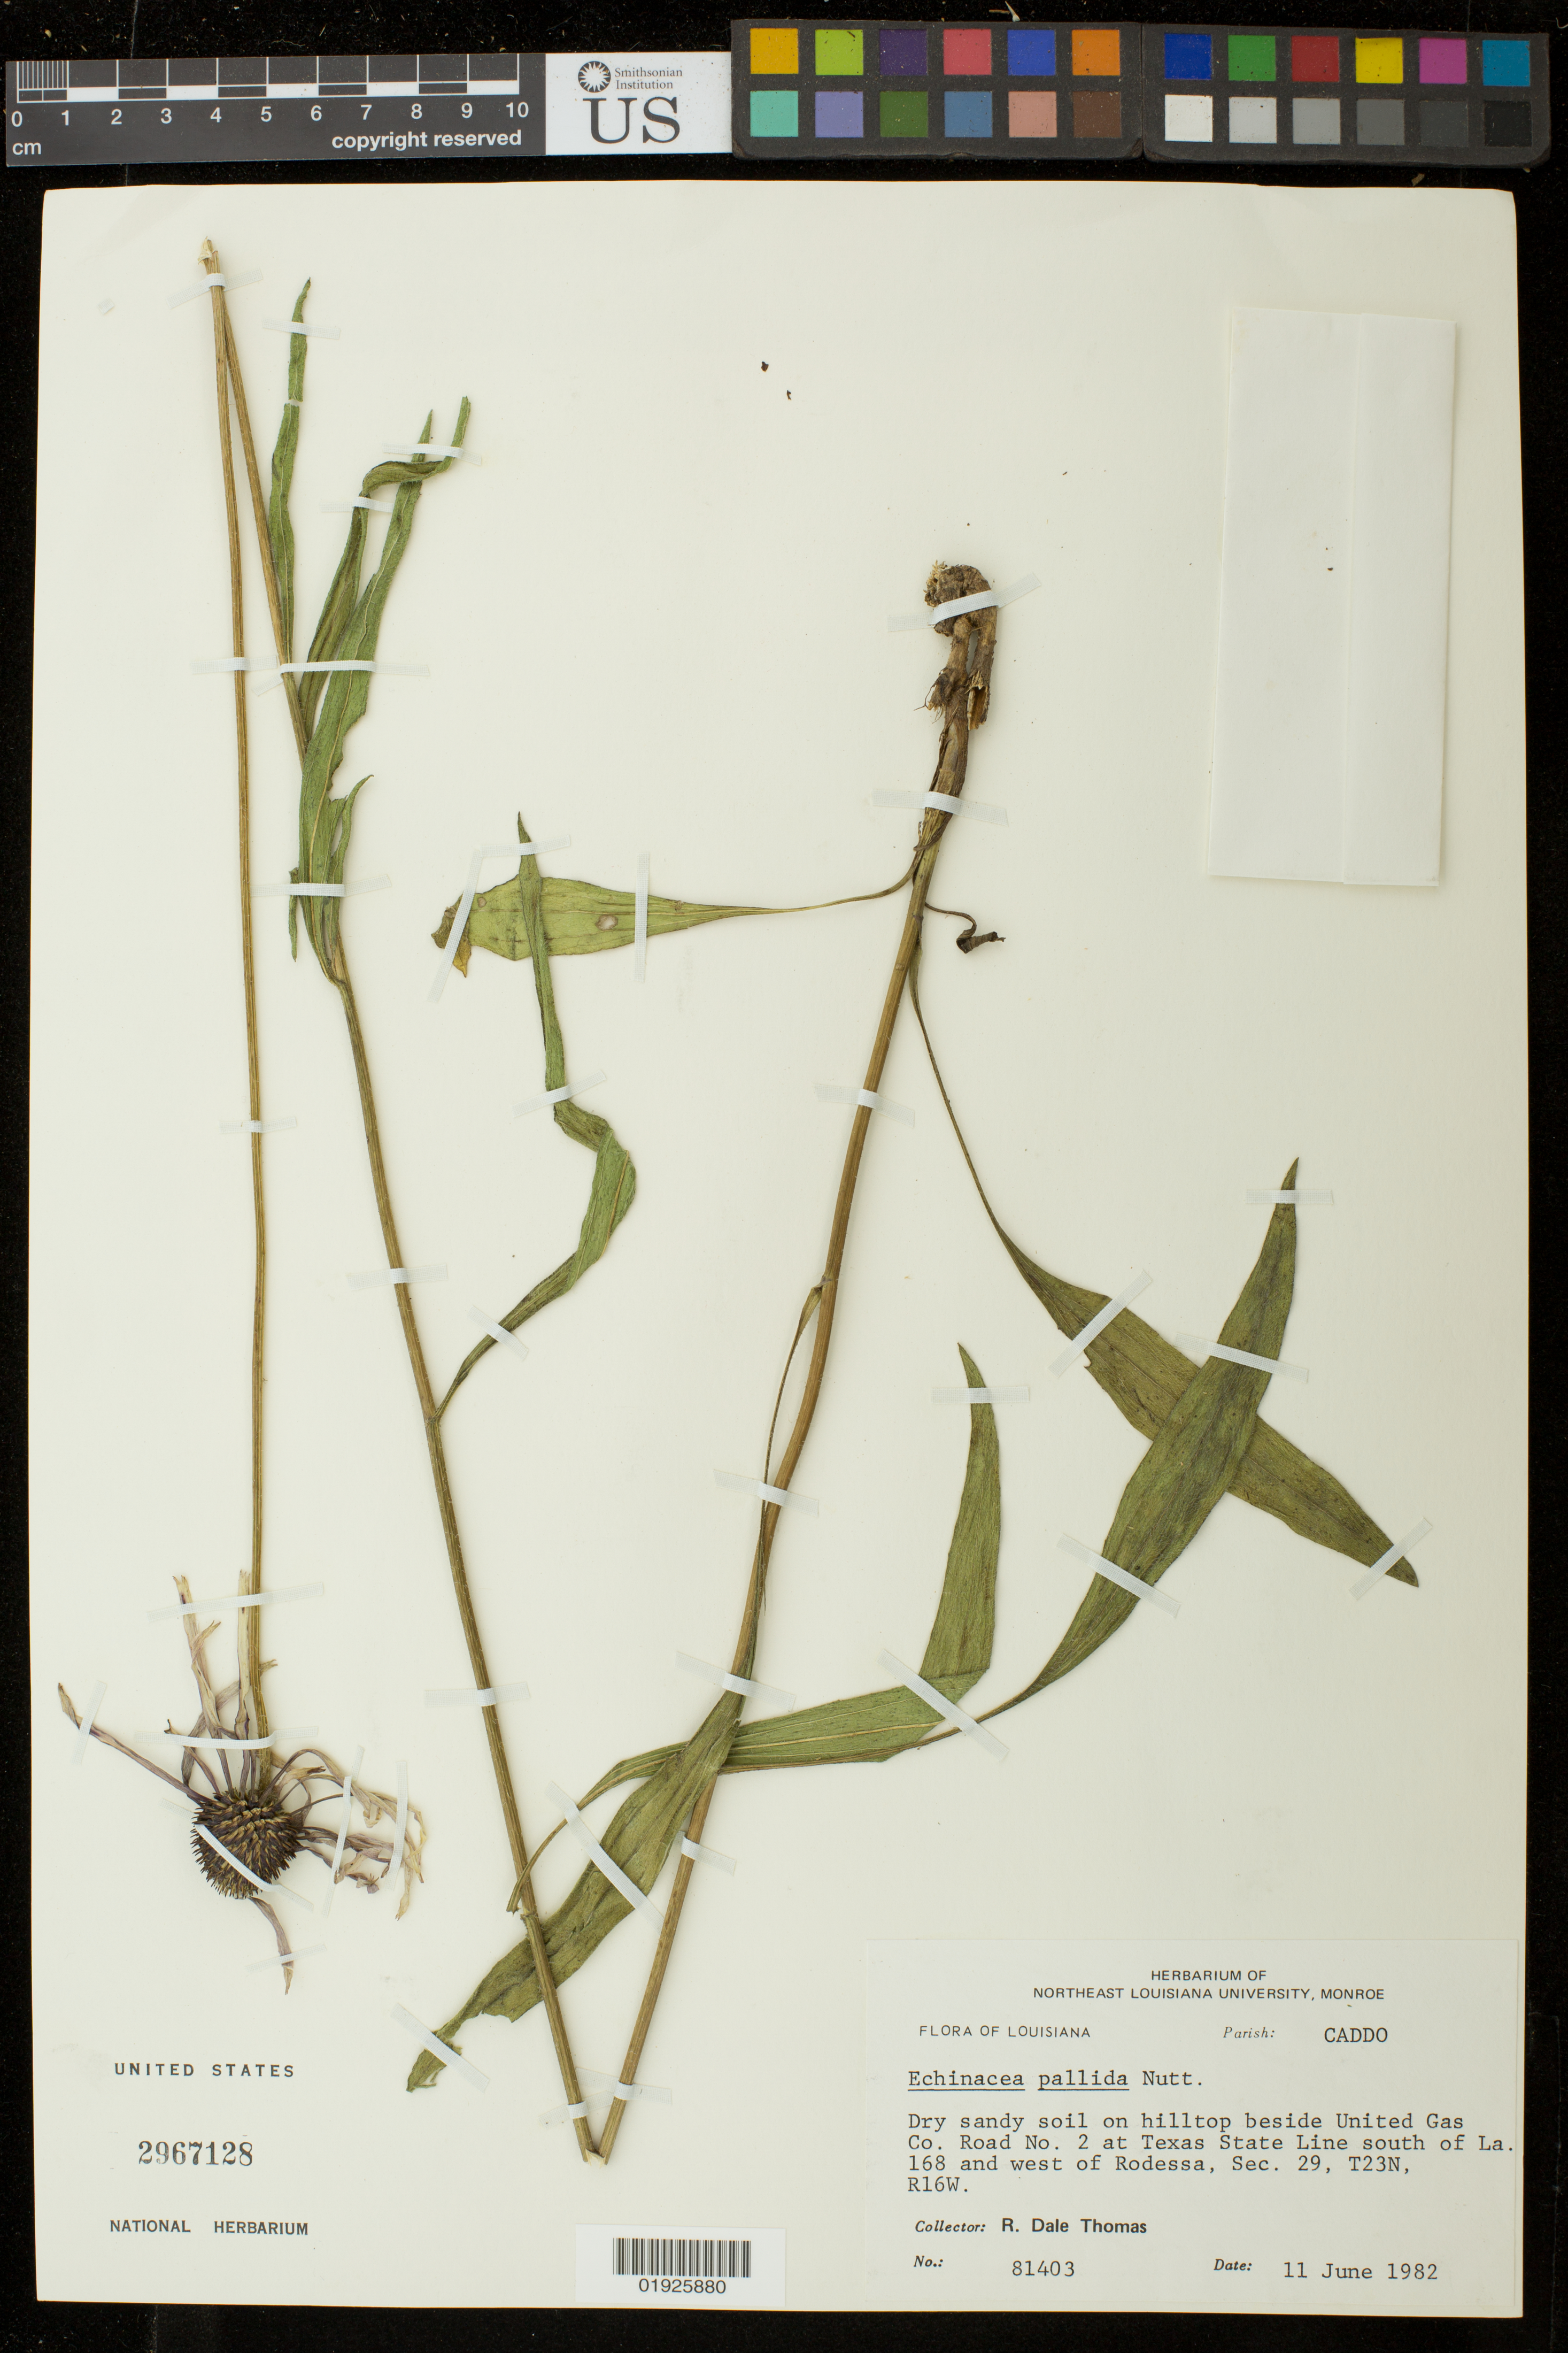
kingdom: Plantae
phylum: Tracheophyta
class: Magnoliopsida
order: Asterales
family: Asteraceae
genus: Echinacea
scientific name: Echinacea pallida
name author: (Nutt.) Nutt.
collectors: R. Thomas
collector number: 81403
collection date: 1982-06-11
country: United States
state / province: Louisiana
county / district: Caddo Parish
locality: Beside United Gas Co. Road No. 2 at Texas State Line south of La. 168 and west of Rodessa, Sec 29, T23N, R16W.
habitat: Dry sandy soil on hilltop.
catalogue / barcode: US 2967128